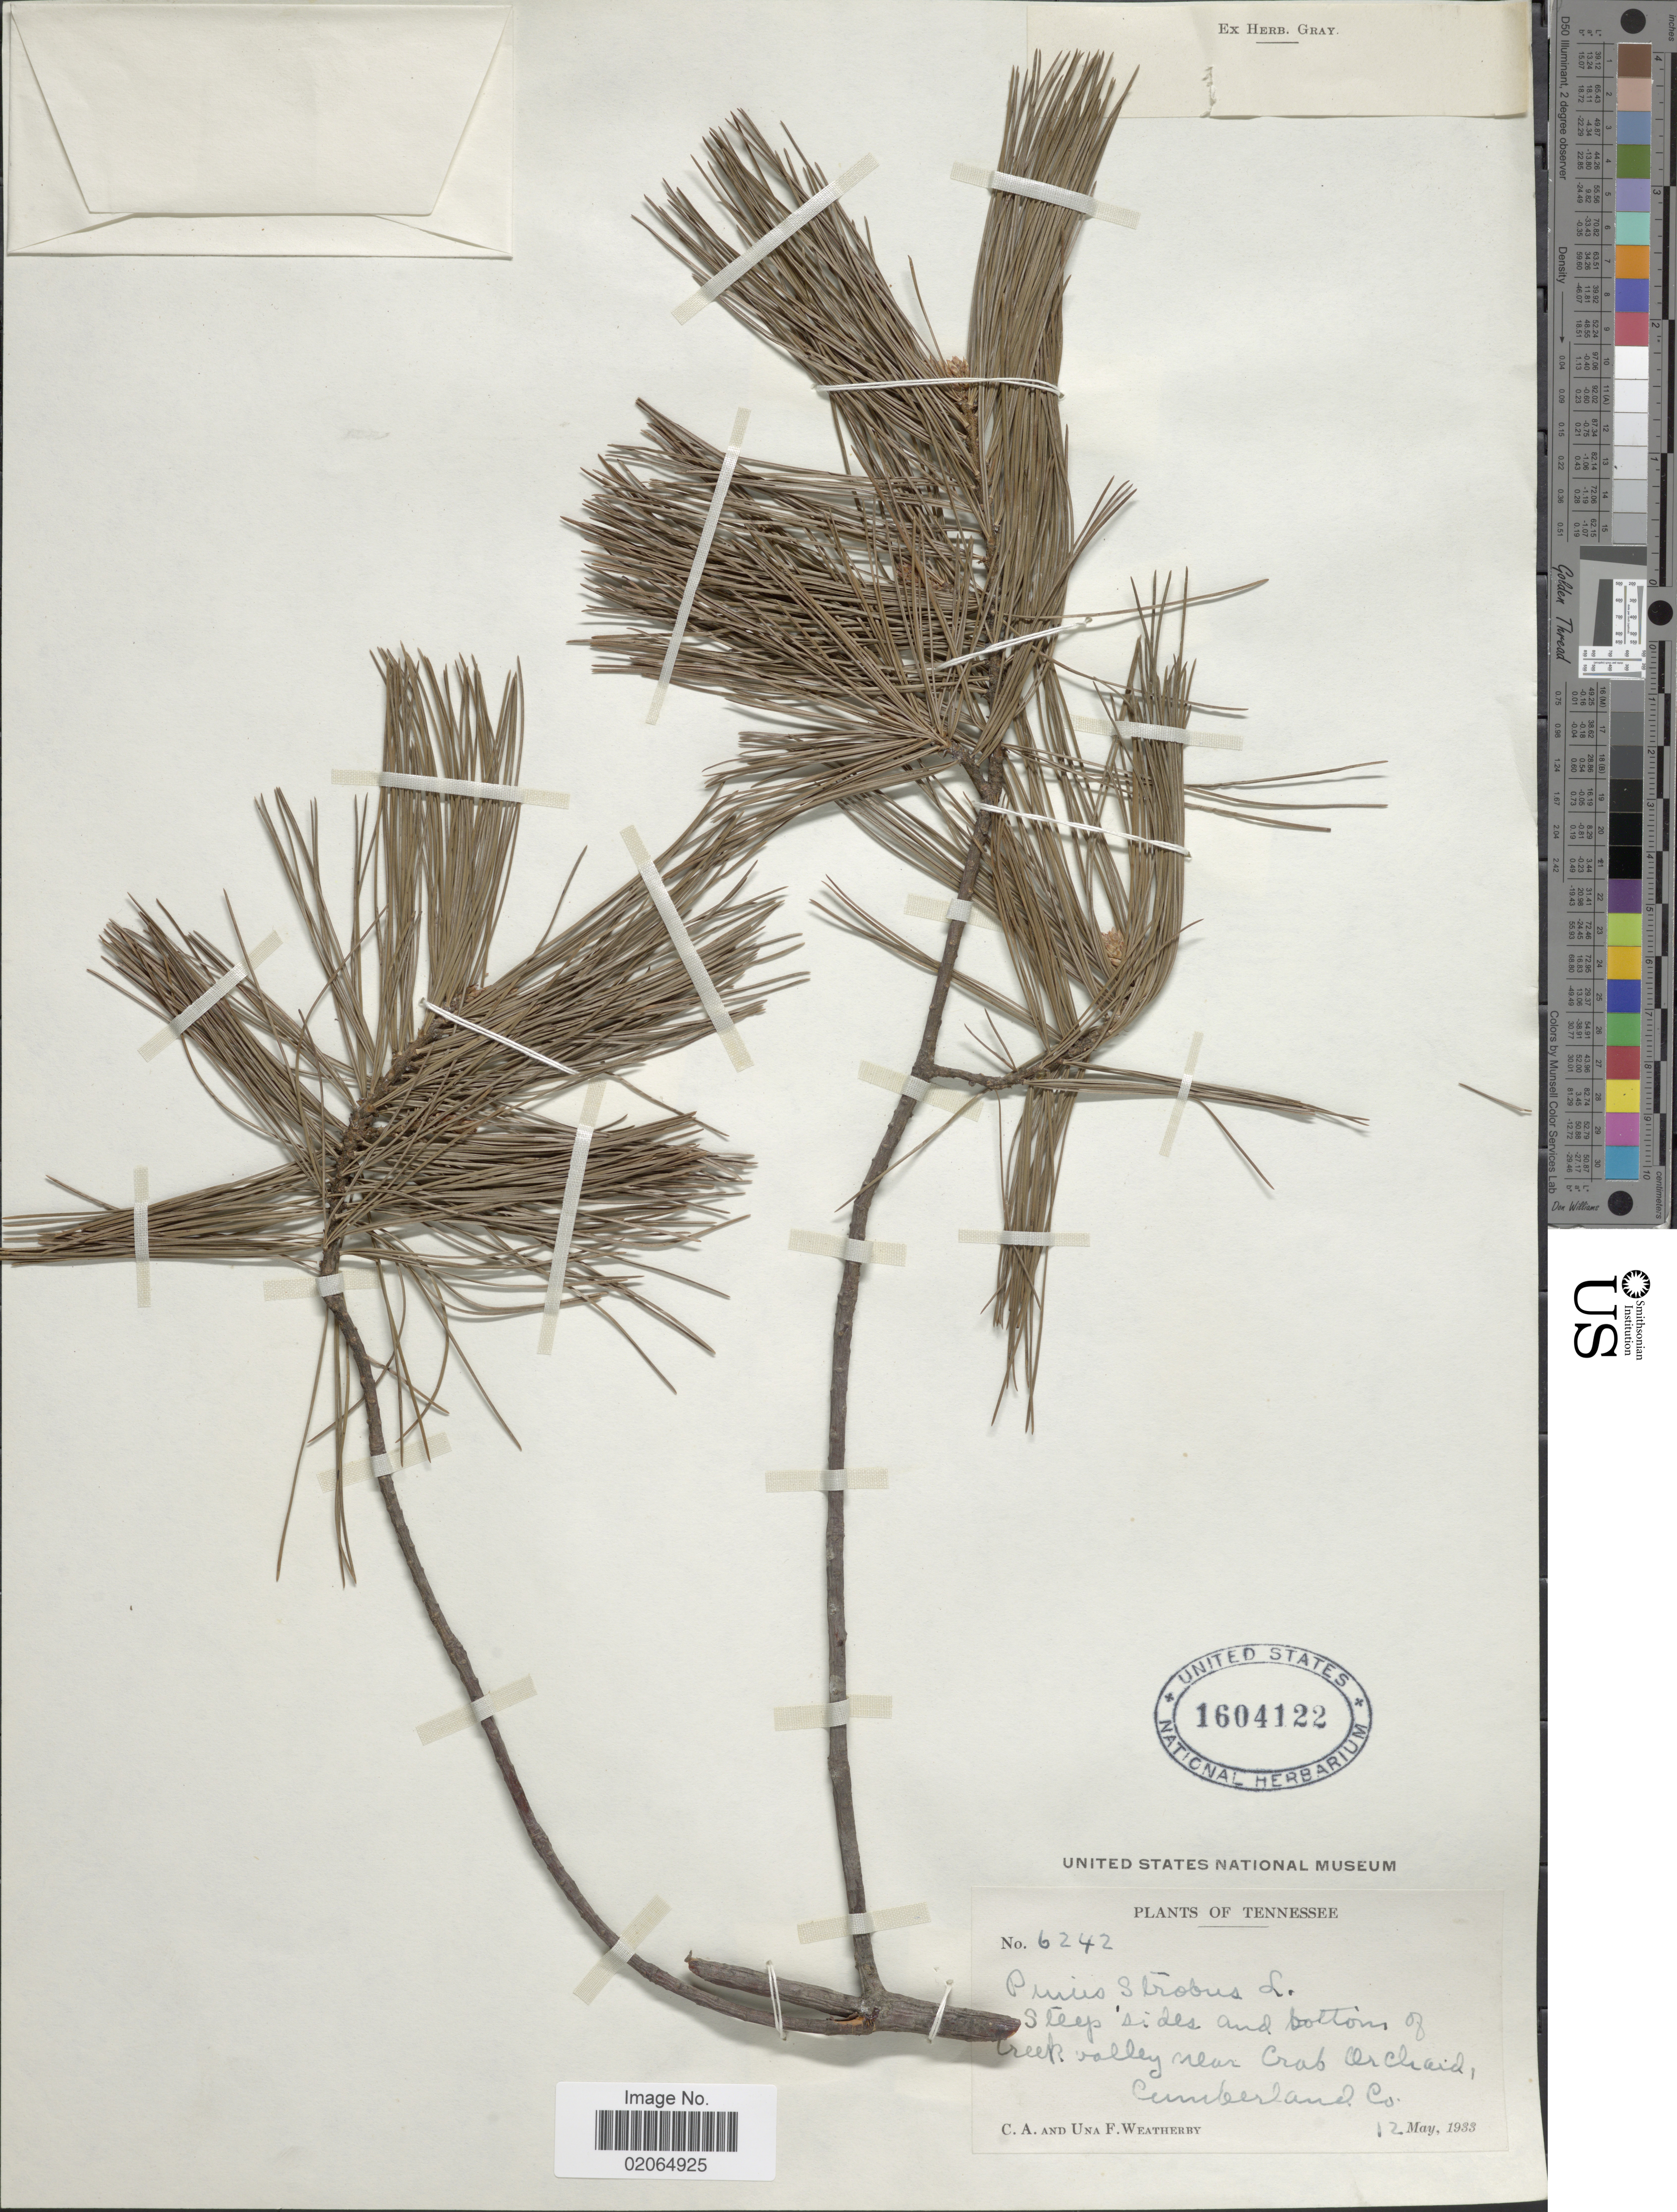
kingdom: Plantae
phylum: Tracheophyta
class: Pinopsida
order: Pinales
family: Pinaceae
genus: Pinus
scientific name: Pinus strobus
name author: L.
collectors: C. A. Weatherby & U. Weatherby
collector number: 6242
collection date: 1933-05-12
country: United States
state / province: Tennessee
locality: Steep sides and bottoms of Creek Valley near Crab Orchaid, Cumberland Co.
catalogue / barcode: US 1604122